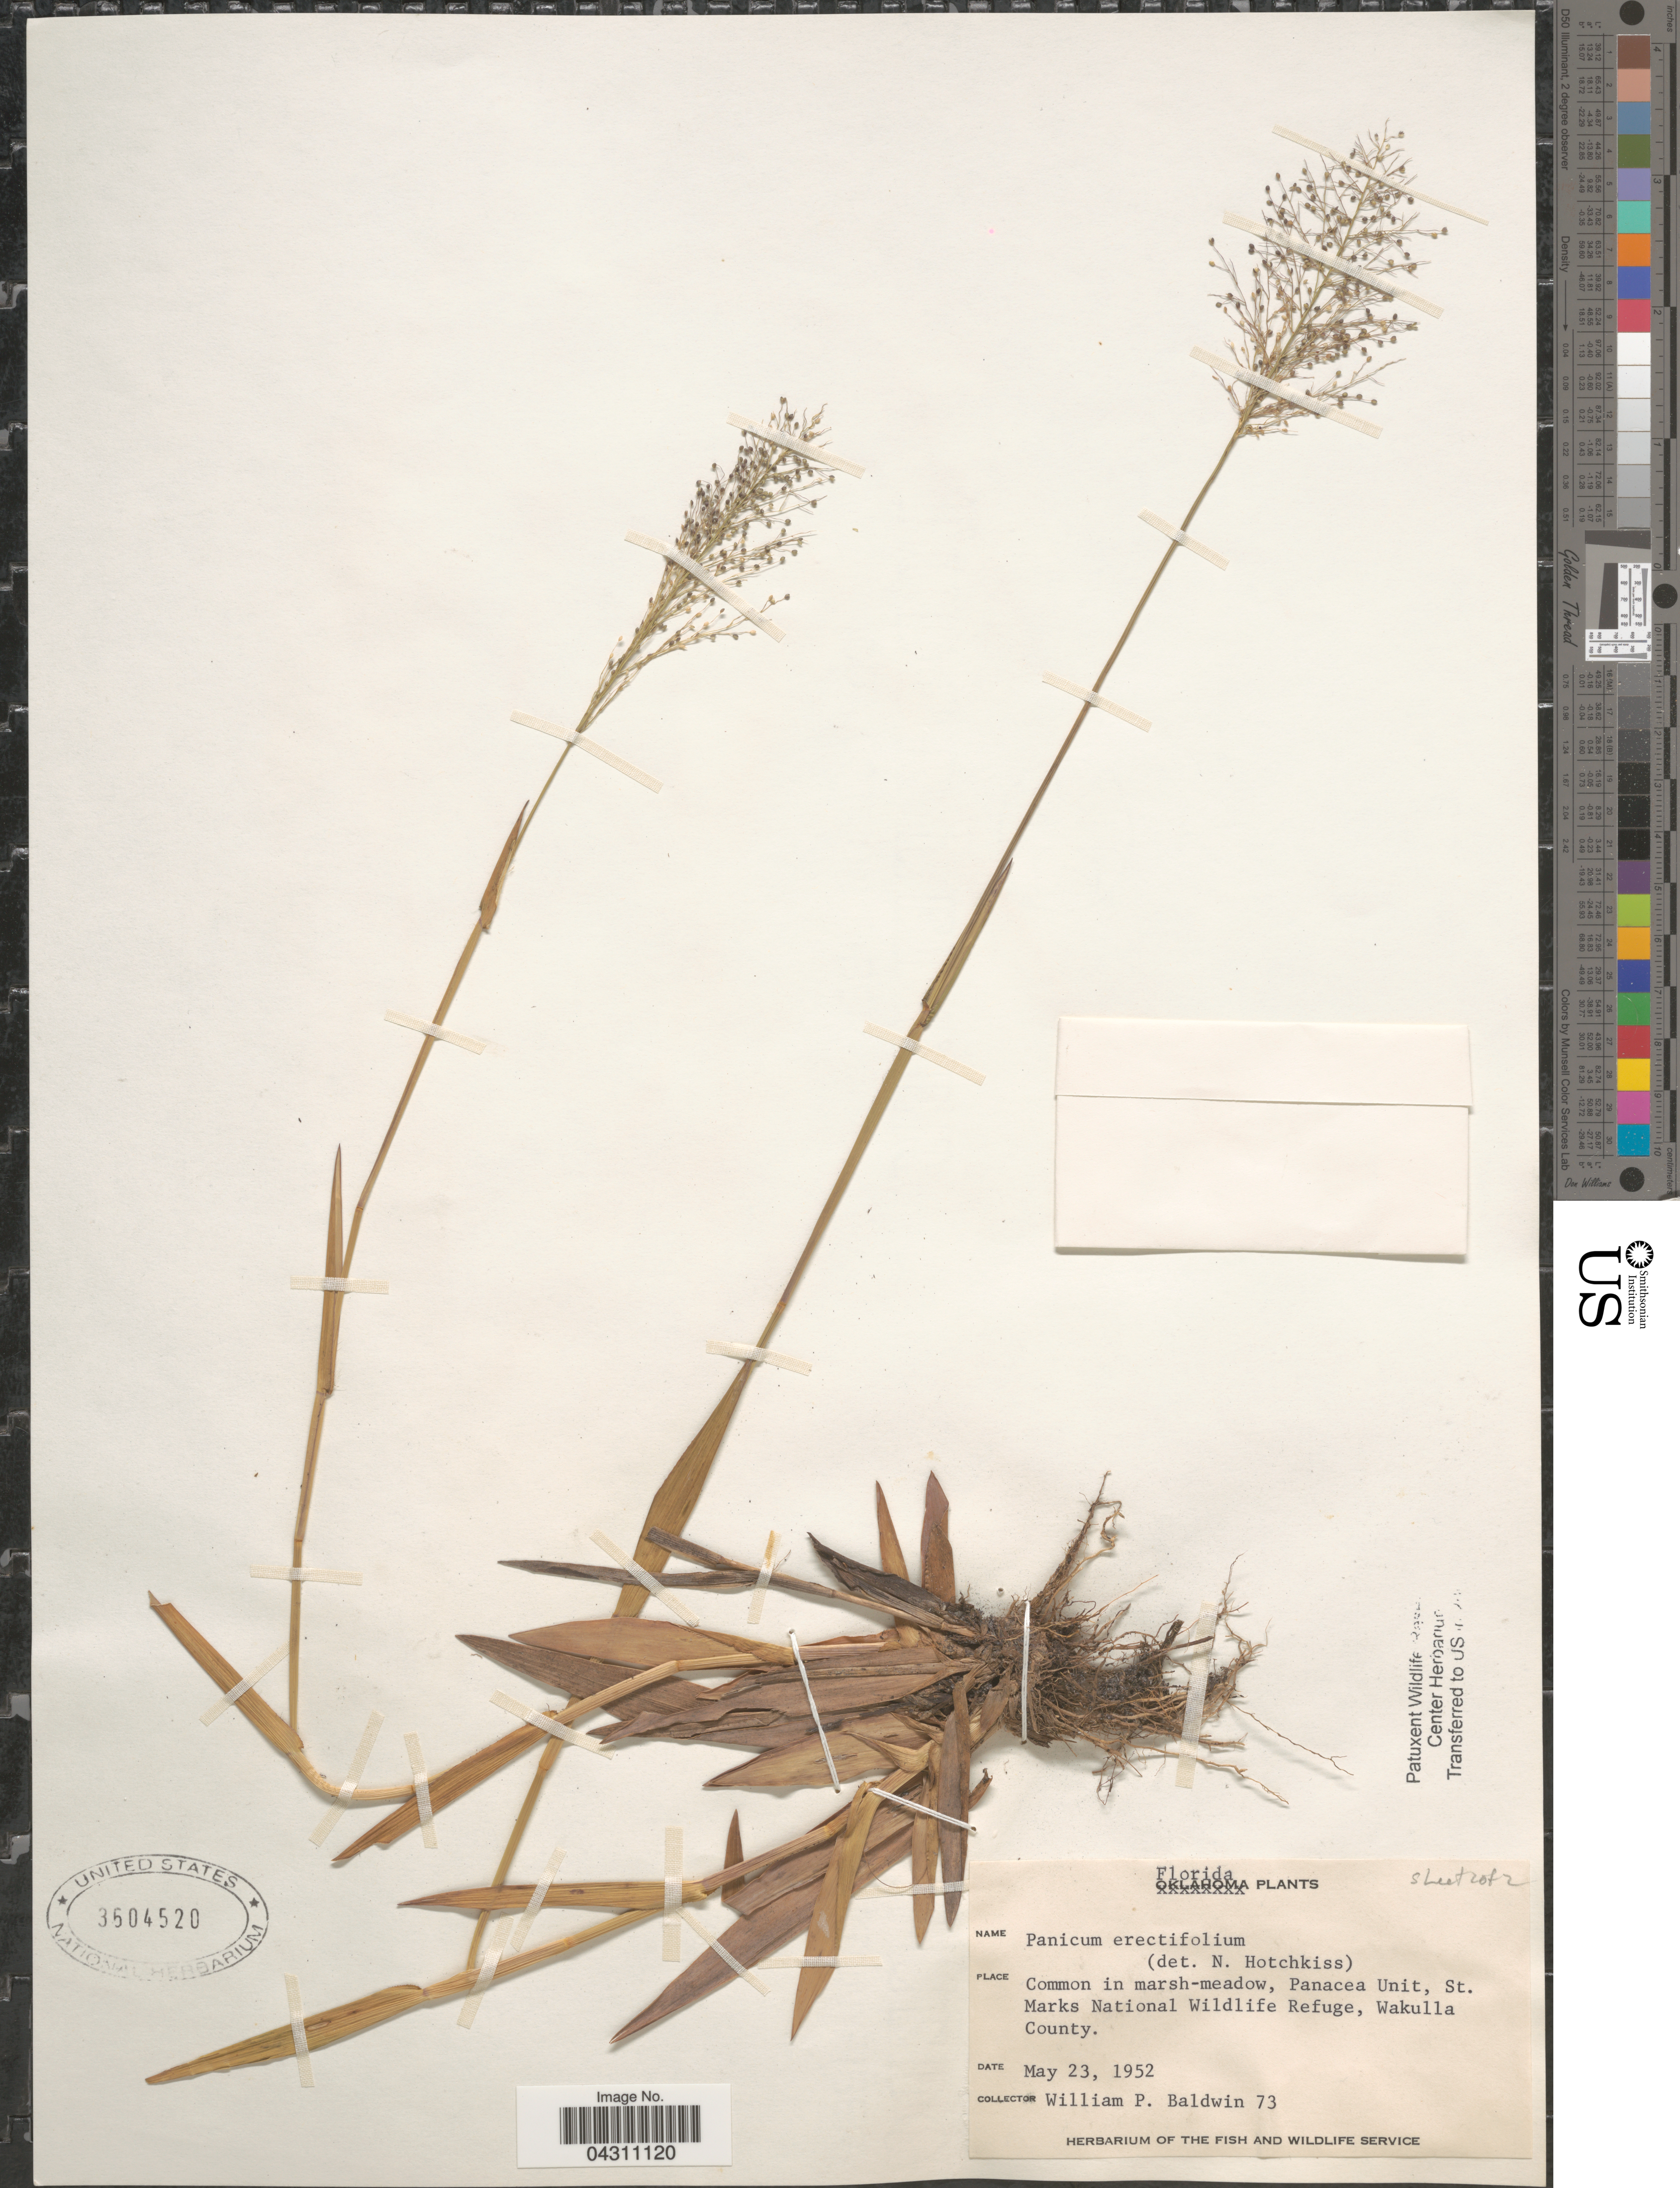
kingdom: Plantae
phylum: Tracheophyta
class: Liliopsida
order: Poales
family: Poaceae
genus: Dichanthelium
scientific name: Dichanthelium sphaerocarpon var. floridanum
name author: (Vasey) Davidse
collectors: W. Baldwin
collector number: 73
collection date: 1952-05-23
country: United States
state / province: Florida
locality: Common in marsh-meadow, Panacea Unit, St. Marks National Wildlife Refuge, Wakulla County.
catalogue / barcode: US 3604520